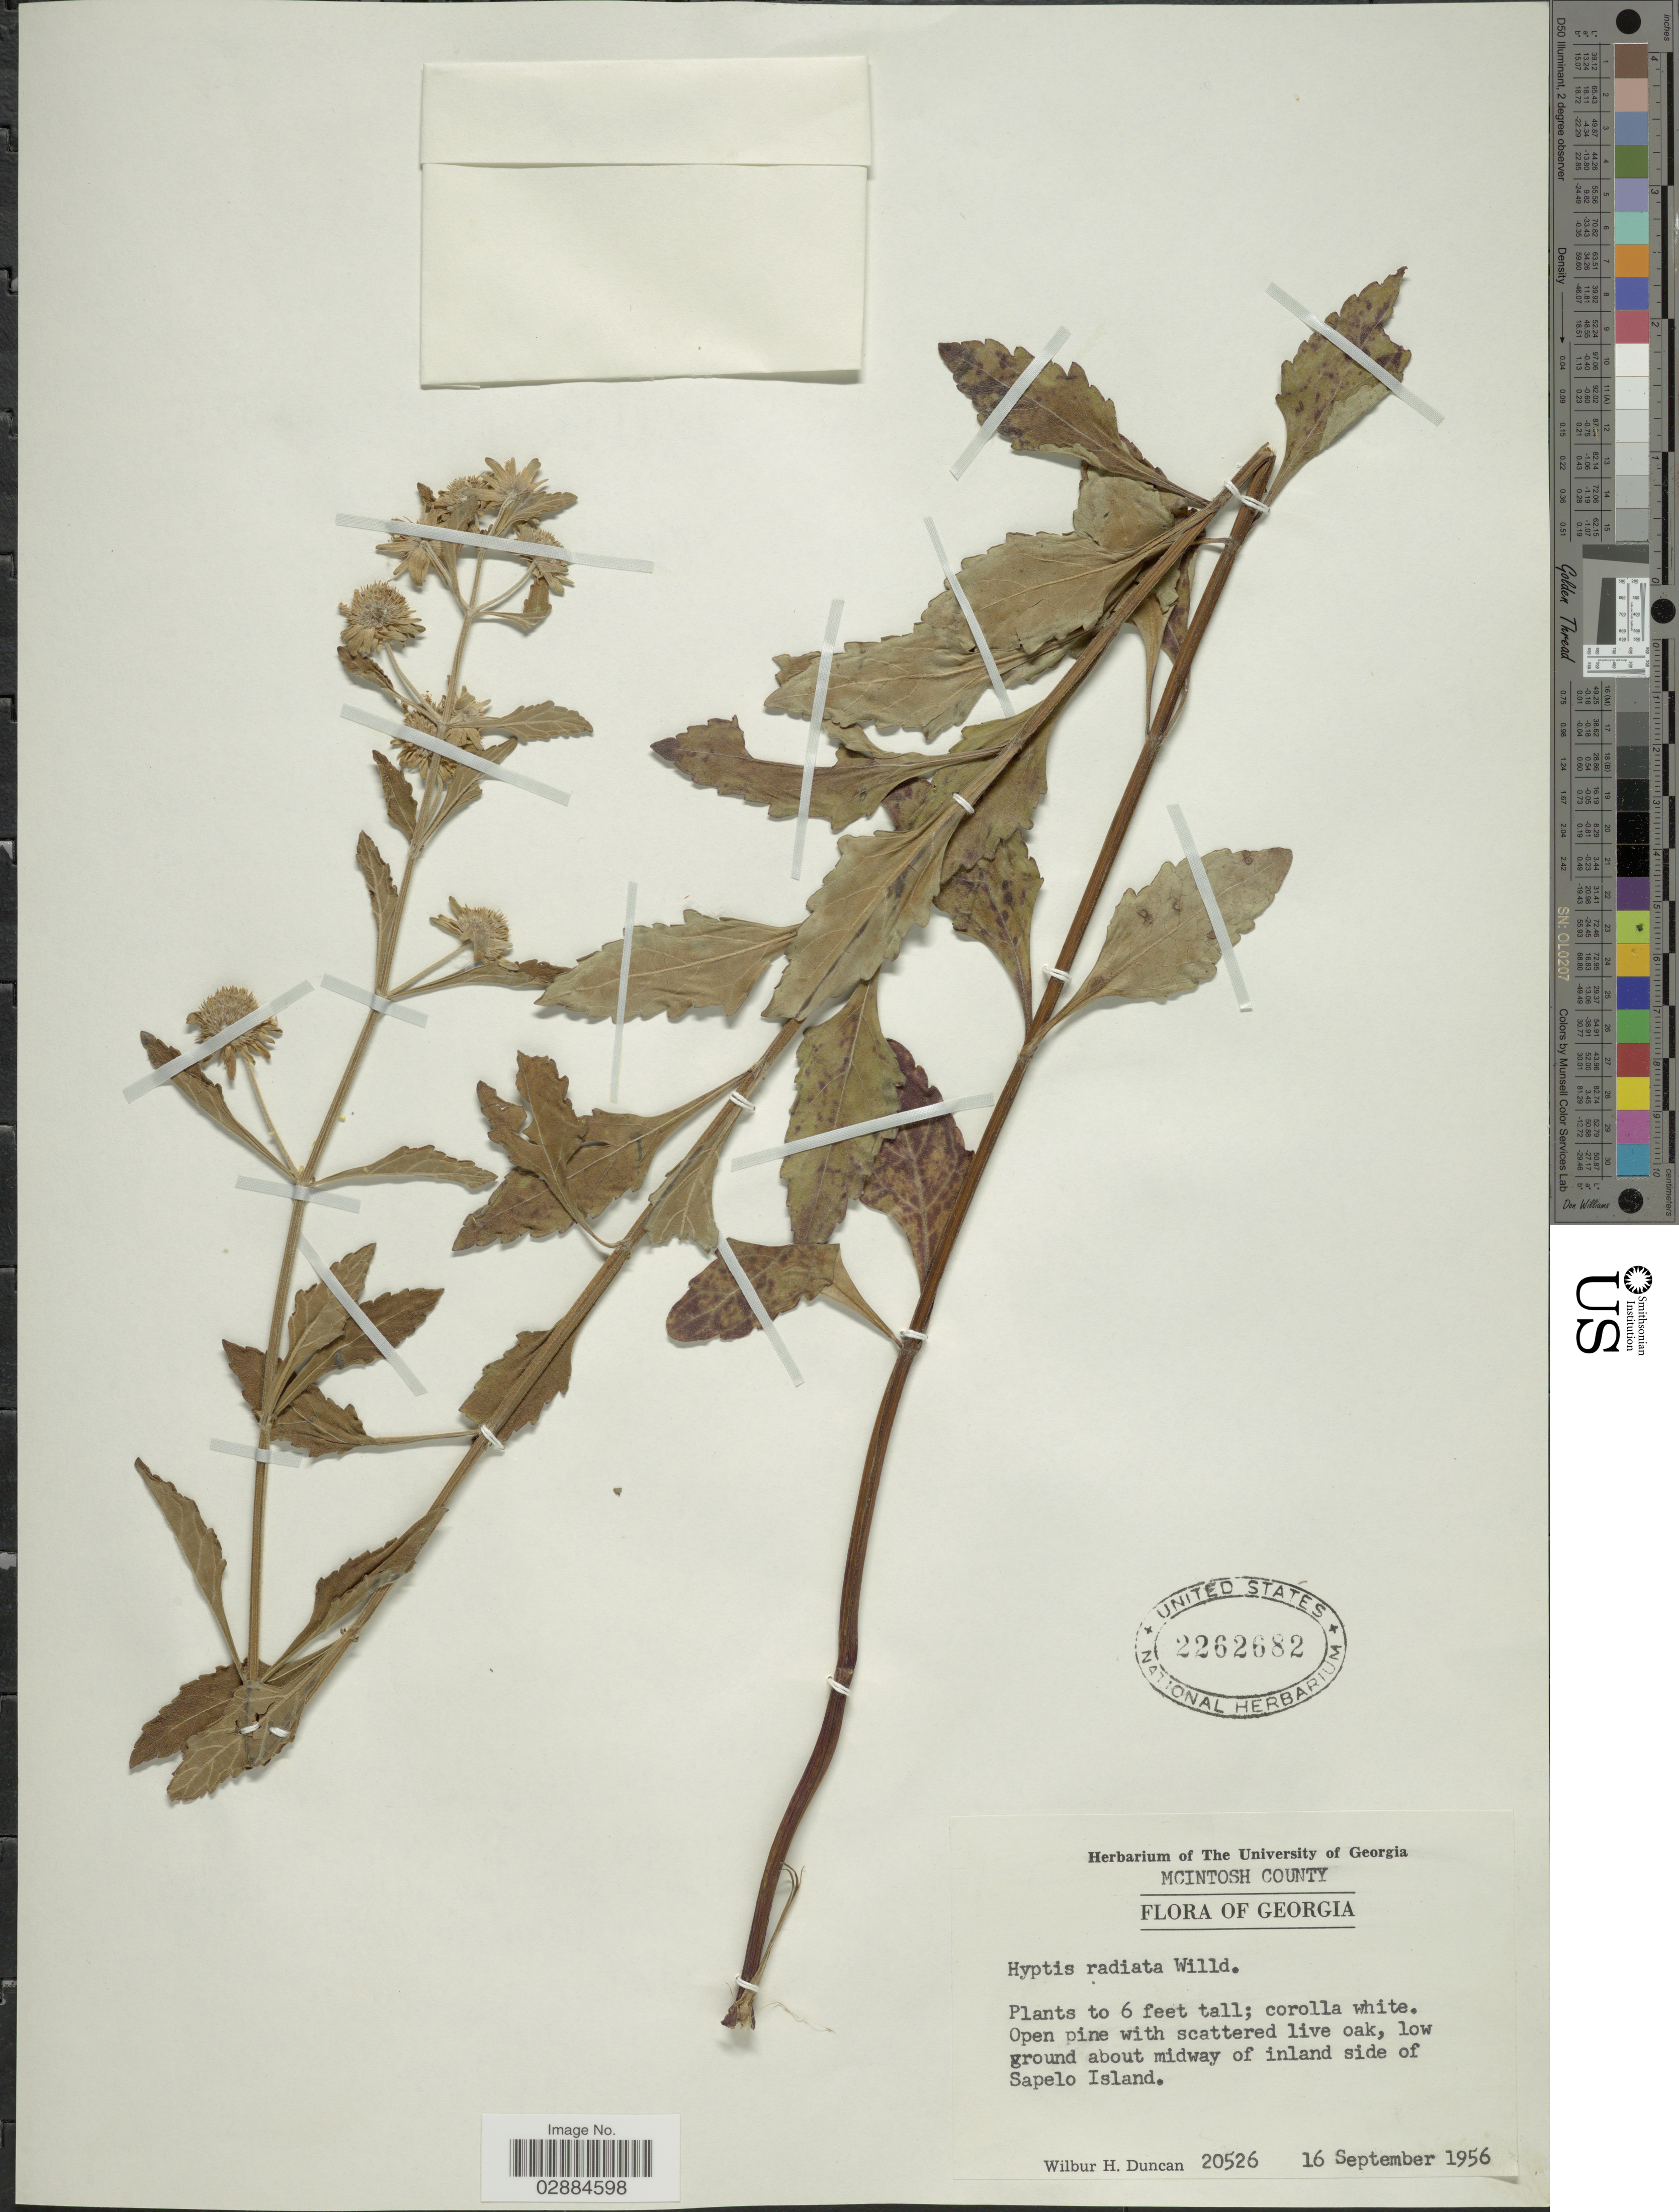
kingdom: Plantae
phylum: Tracheophyta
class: Magnoliopsida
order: Lamiales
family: Lamiaceae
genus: Hyptis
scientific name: Hyptis radiata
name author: Kunth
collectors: W. H. Duncan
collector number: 20526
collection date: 1956-09-16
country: United States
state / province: Georgia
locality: Low ground about midway of inland side of Sapelo Island. Mcintosh County.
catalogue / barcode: US 2262682